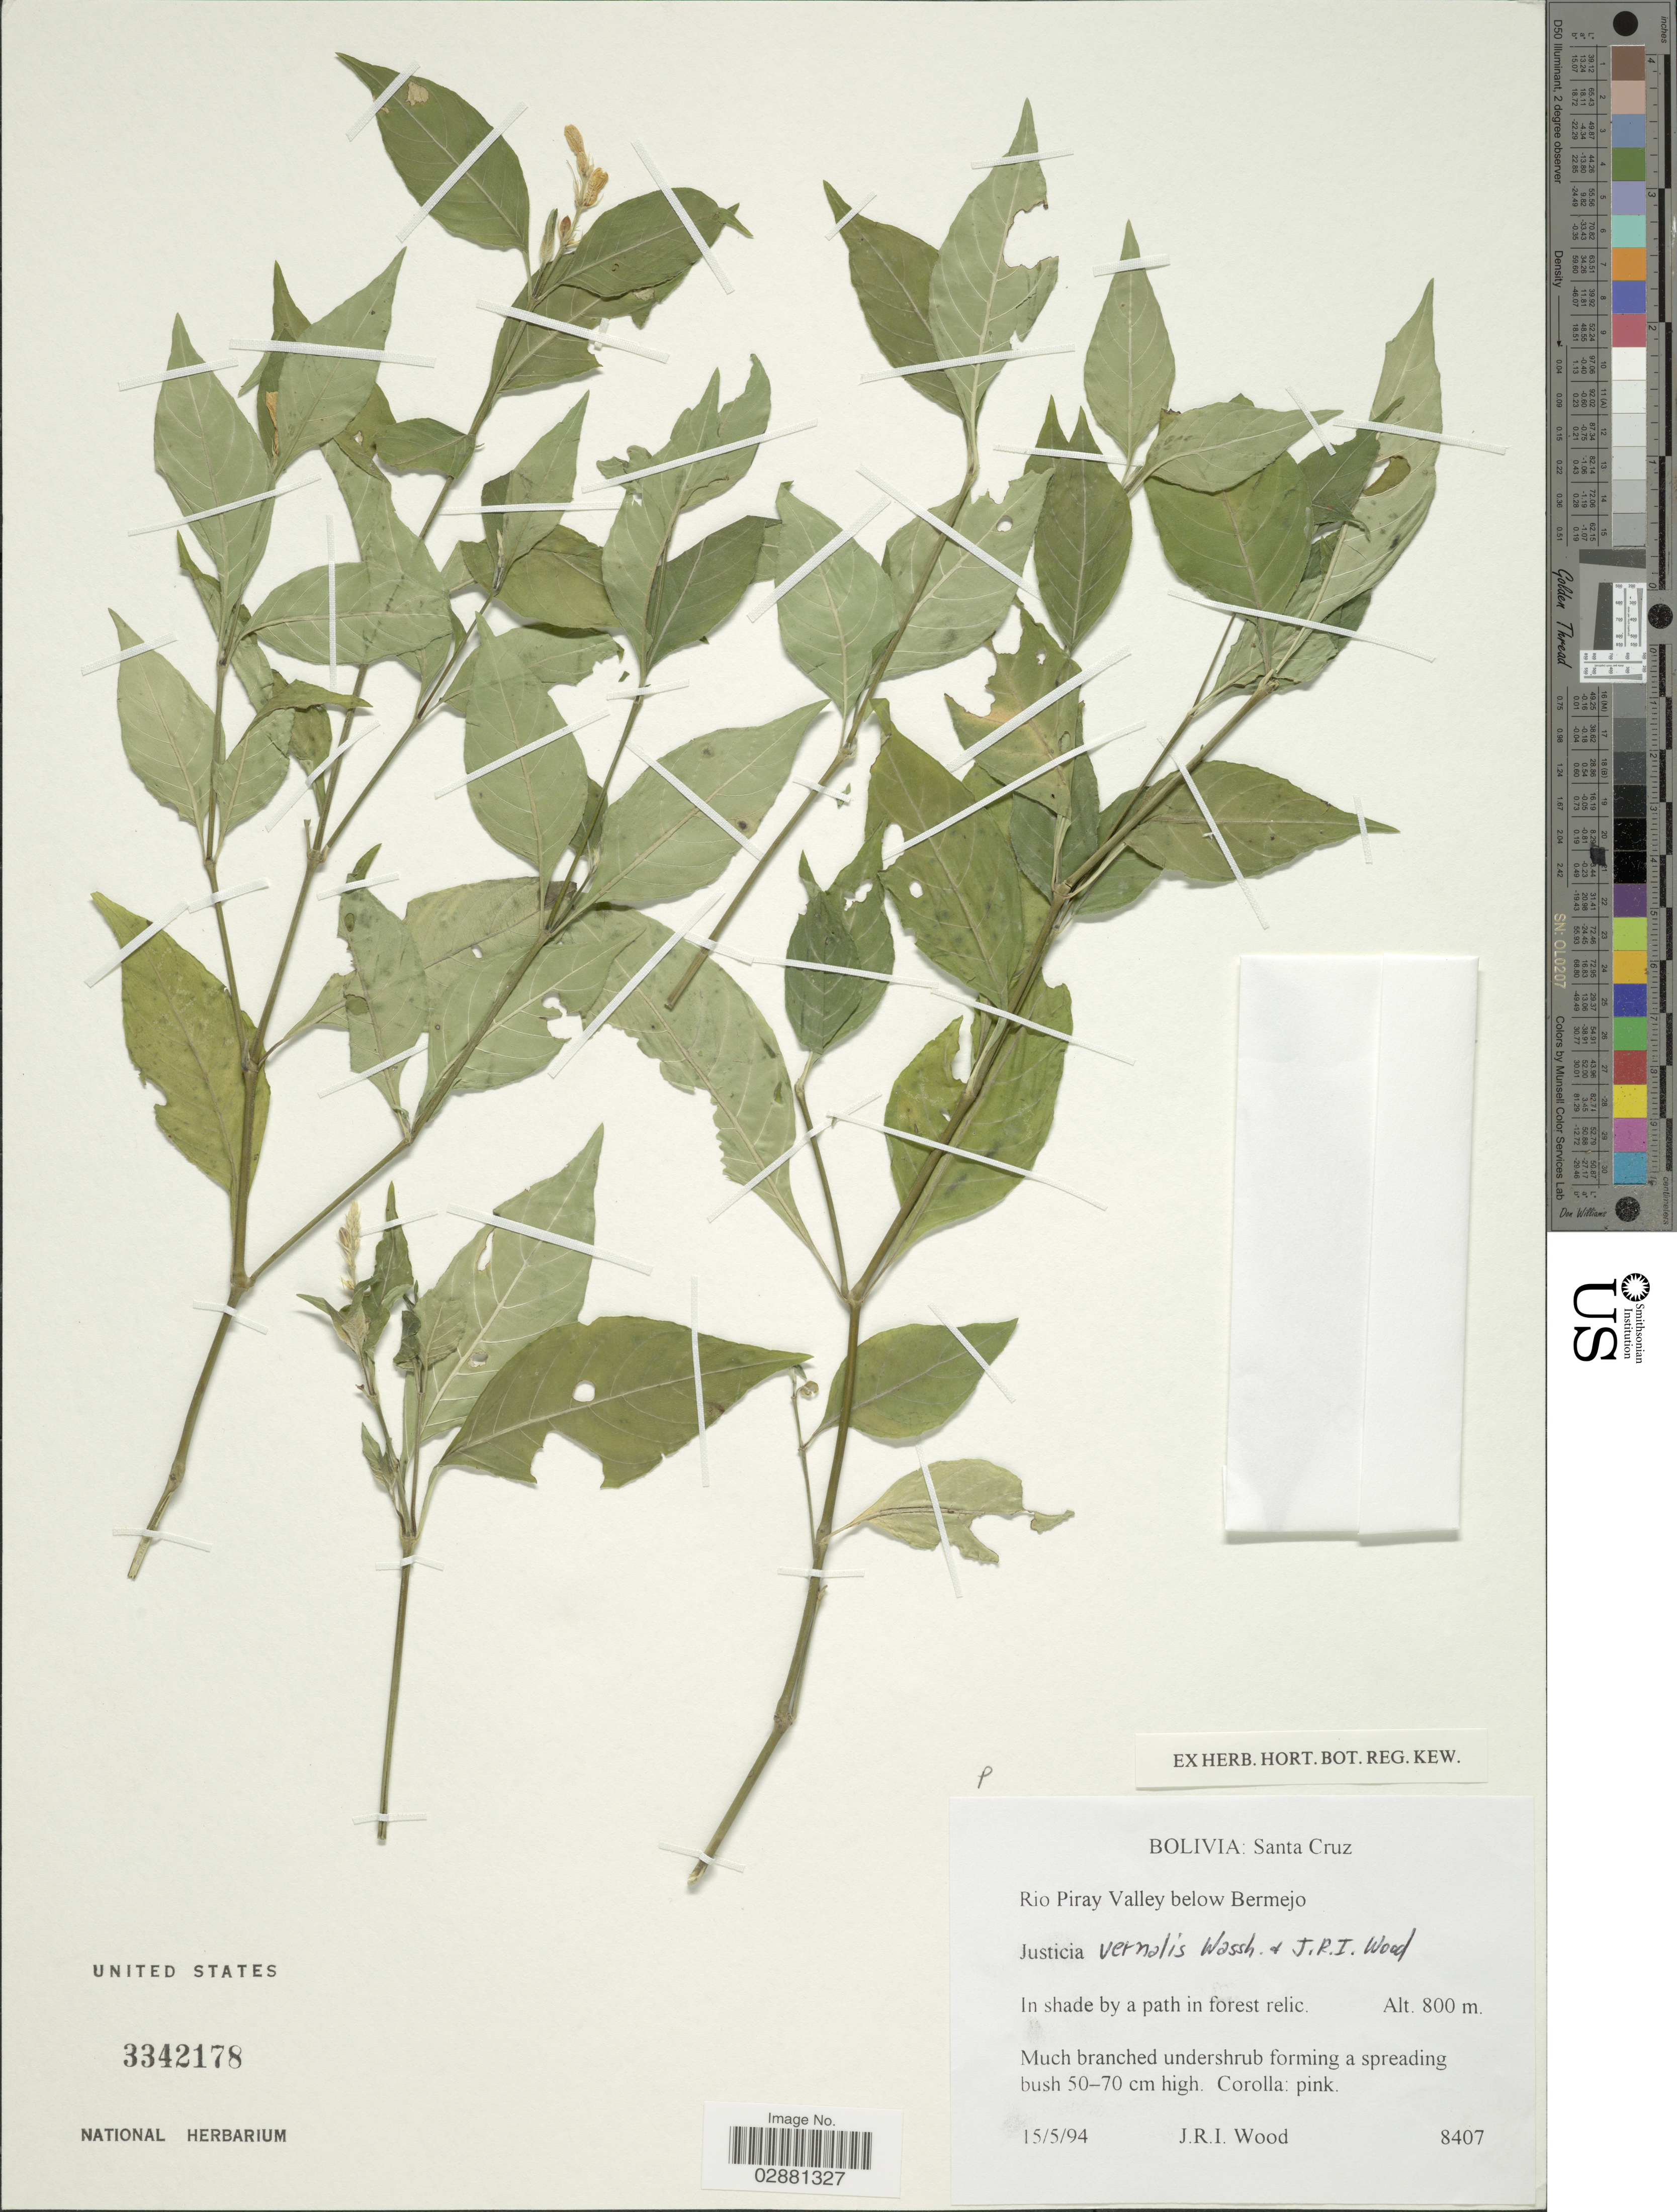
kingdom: Plantae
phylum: Tracheophyta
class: Magnoliopsida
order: Lamiales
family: Acanthaceae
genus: Justicia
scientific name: Justicia vernalis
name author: Wassh. & J.R.I. Wood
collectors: J. R. I. Wood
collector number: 8407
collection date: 1994-05-15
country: Bolivia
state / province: Santa Cruz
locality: Rio Piray Valley below Bermejo.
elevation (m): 800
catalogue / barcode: US 3342178